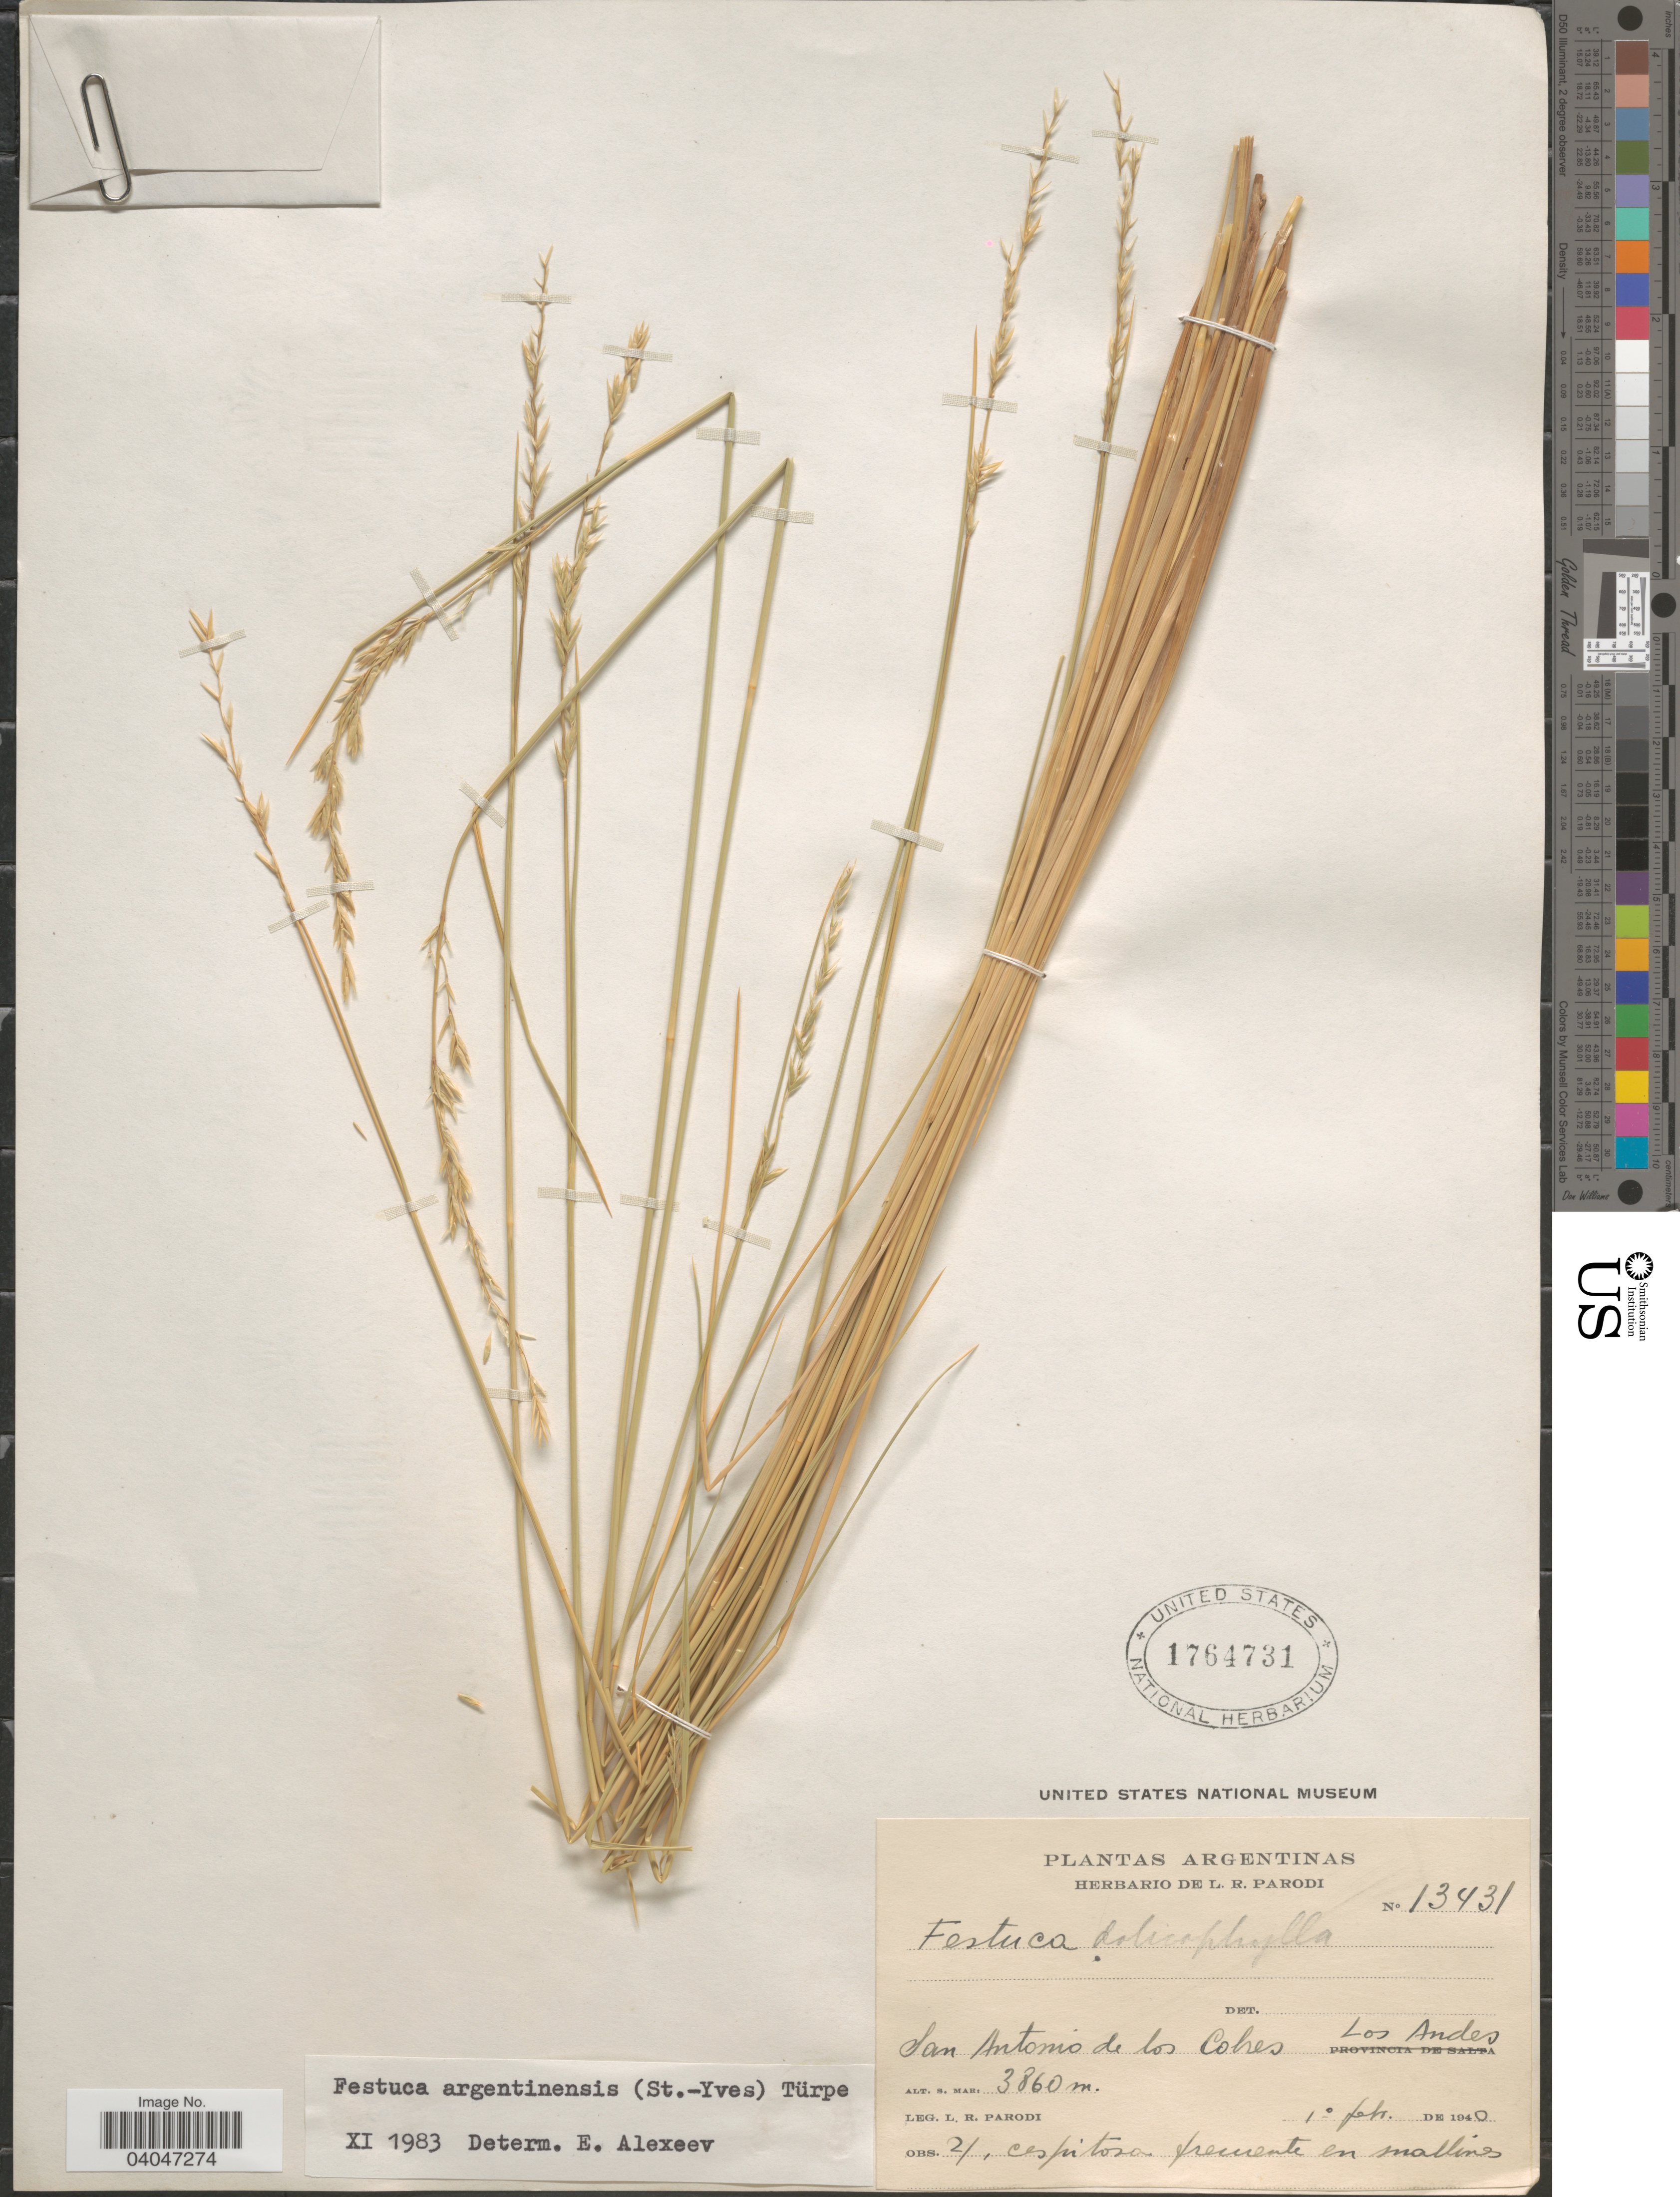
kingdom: Plantae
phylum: Tracheophyta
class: Liliopsida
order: Poales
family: Poaceae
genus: Festuca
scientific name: Festuca argentinensis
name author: (St.-Yves) Türpe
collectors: L. R. Parodi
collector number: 13431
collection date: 1940-02-01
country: Argentina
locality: San Antonio de los Cobres Los Andes.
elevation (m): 3860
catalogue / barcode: US 1764731